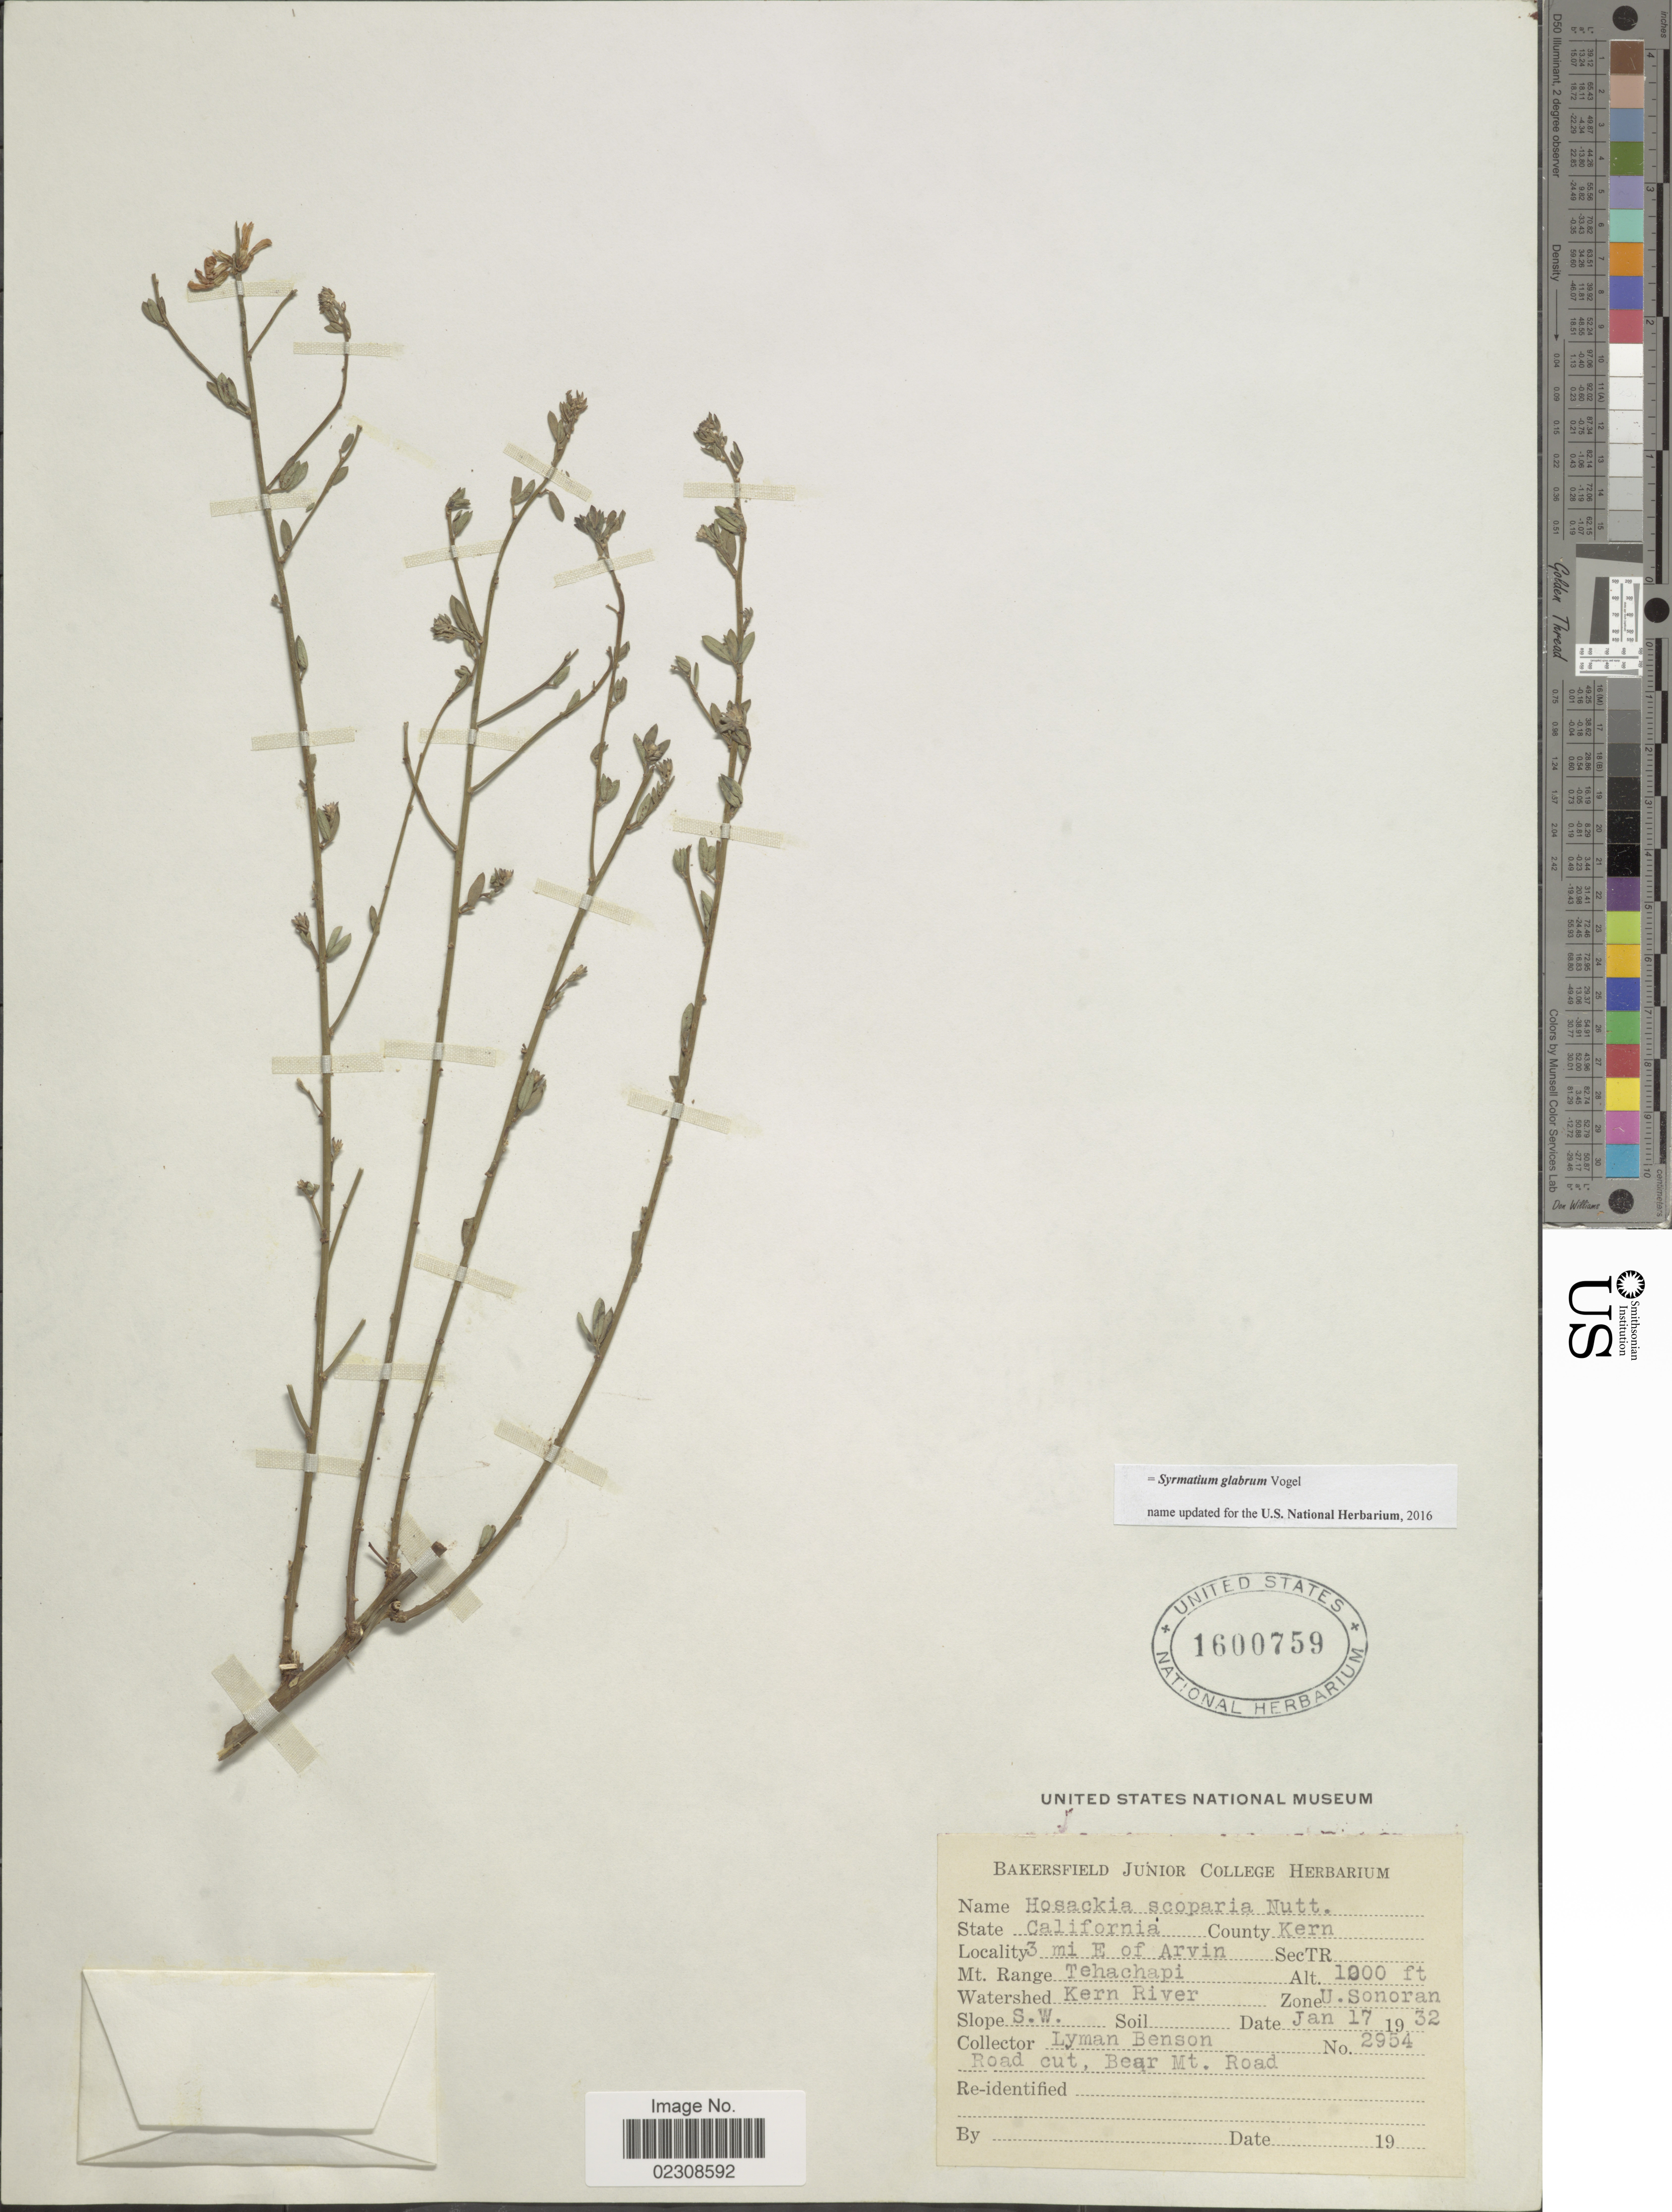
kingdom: Plantae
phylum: Tracheophyta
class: Magnoliopsida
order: Fabales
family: Fabaceae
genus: Syrmatium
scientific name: Syrmatium glabrum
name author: Vogel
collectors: L. D. Benson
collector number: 2954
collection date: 1932-01-17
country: United States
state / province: California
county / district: Kern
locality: Kern County. 3 mi E of Arvin. Tehachapi Mt. Range.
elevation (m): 305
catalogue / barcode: US 1600759